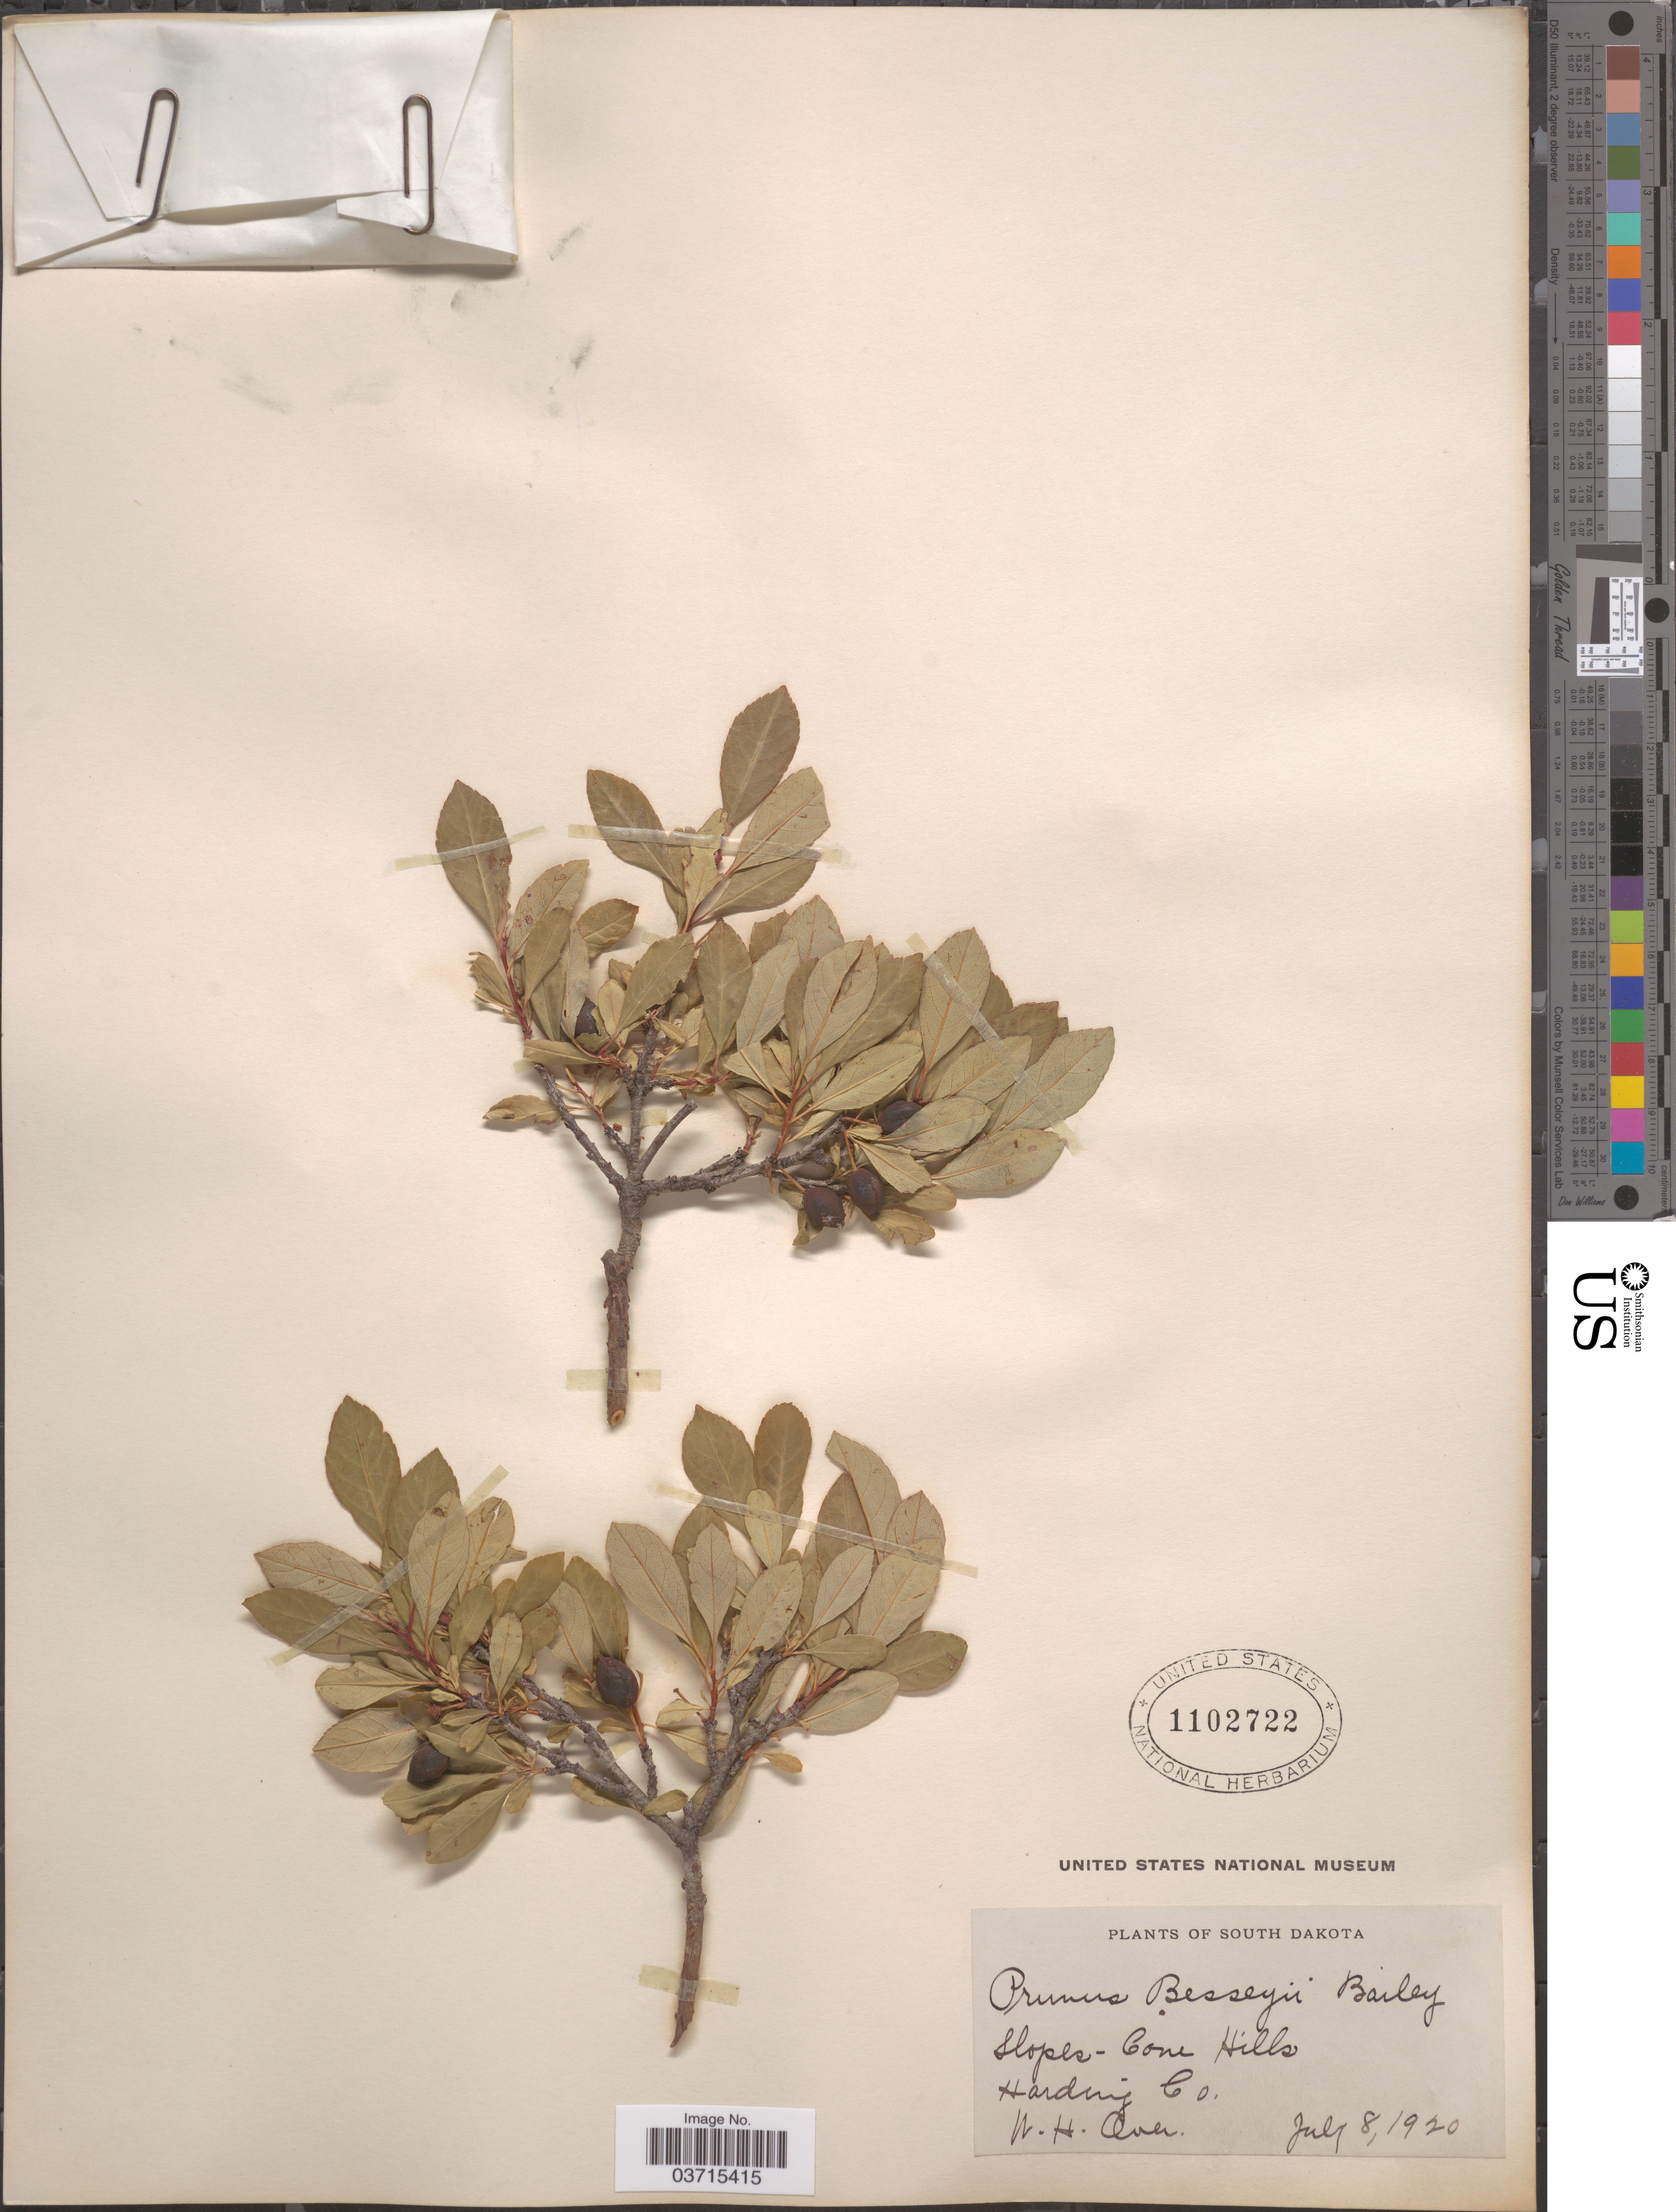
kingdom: Plantae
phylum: Tracheophyta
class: Magnoliopsida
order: Rosales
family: Rosaceae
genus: Prunus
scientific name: Prunus besseyi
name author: L.H. Bailey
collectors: W. Over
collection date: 1920-07-08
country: United States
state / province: South Dakota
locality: Cone Hills. Harding Co.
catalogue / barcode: US 1102722